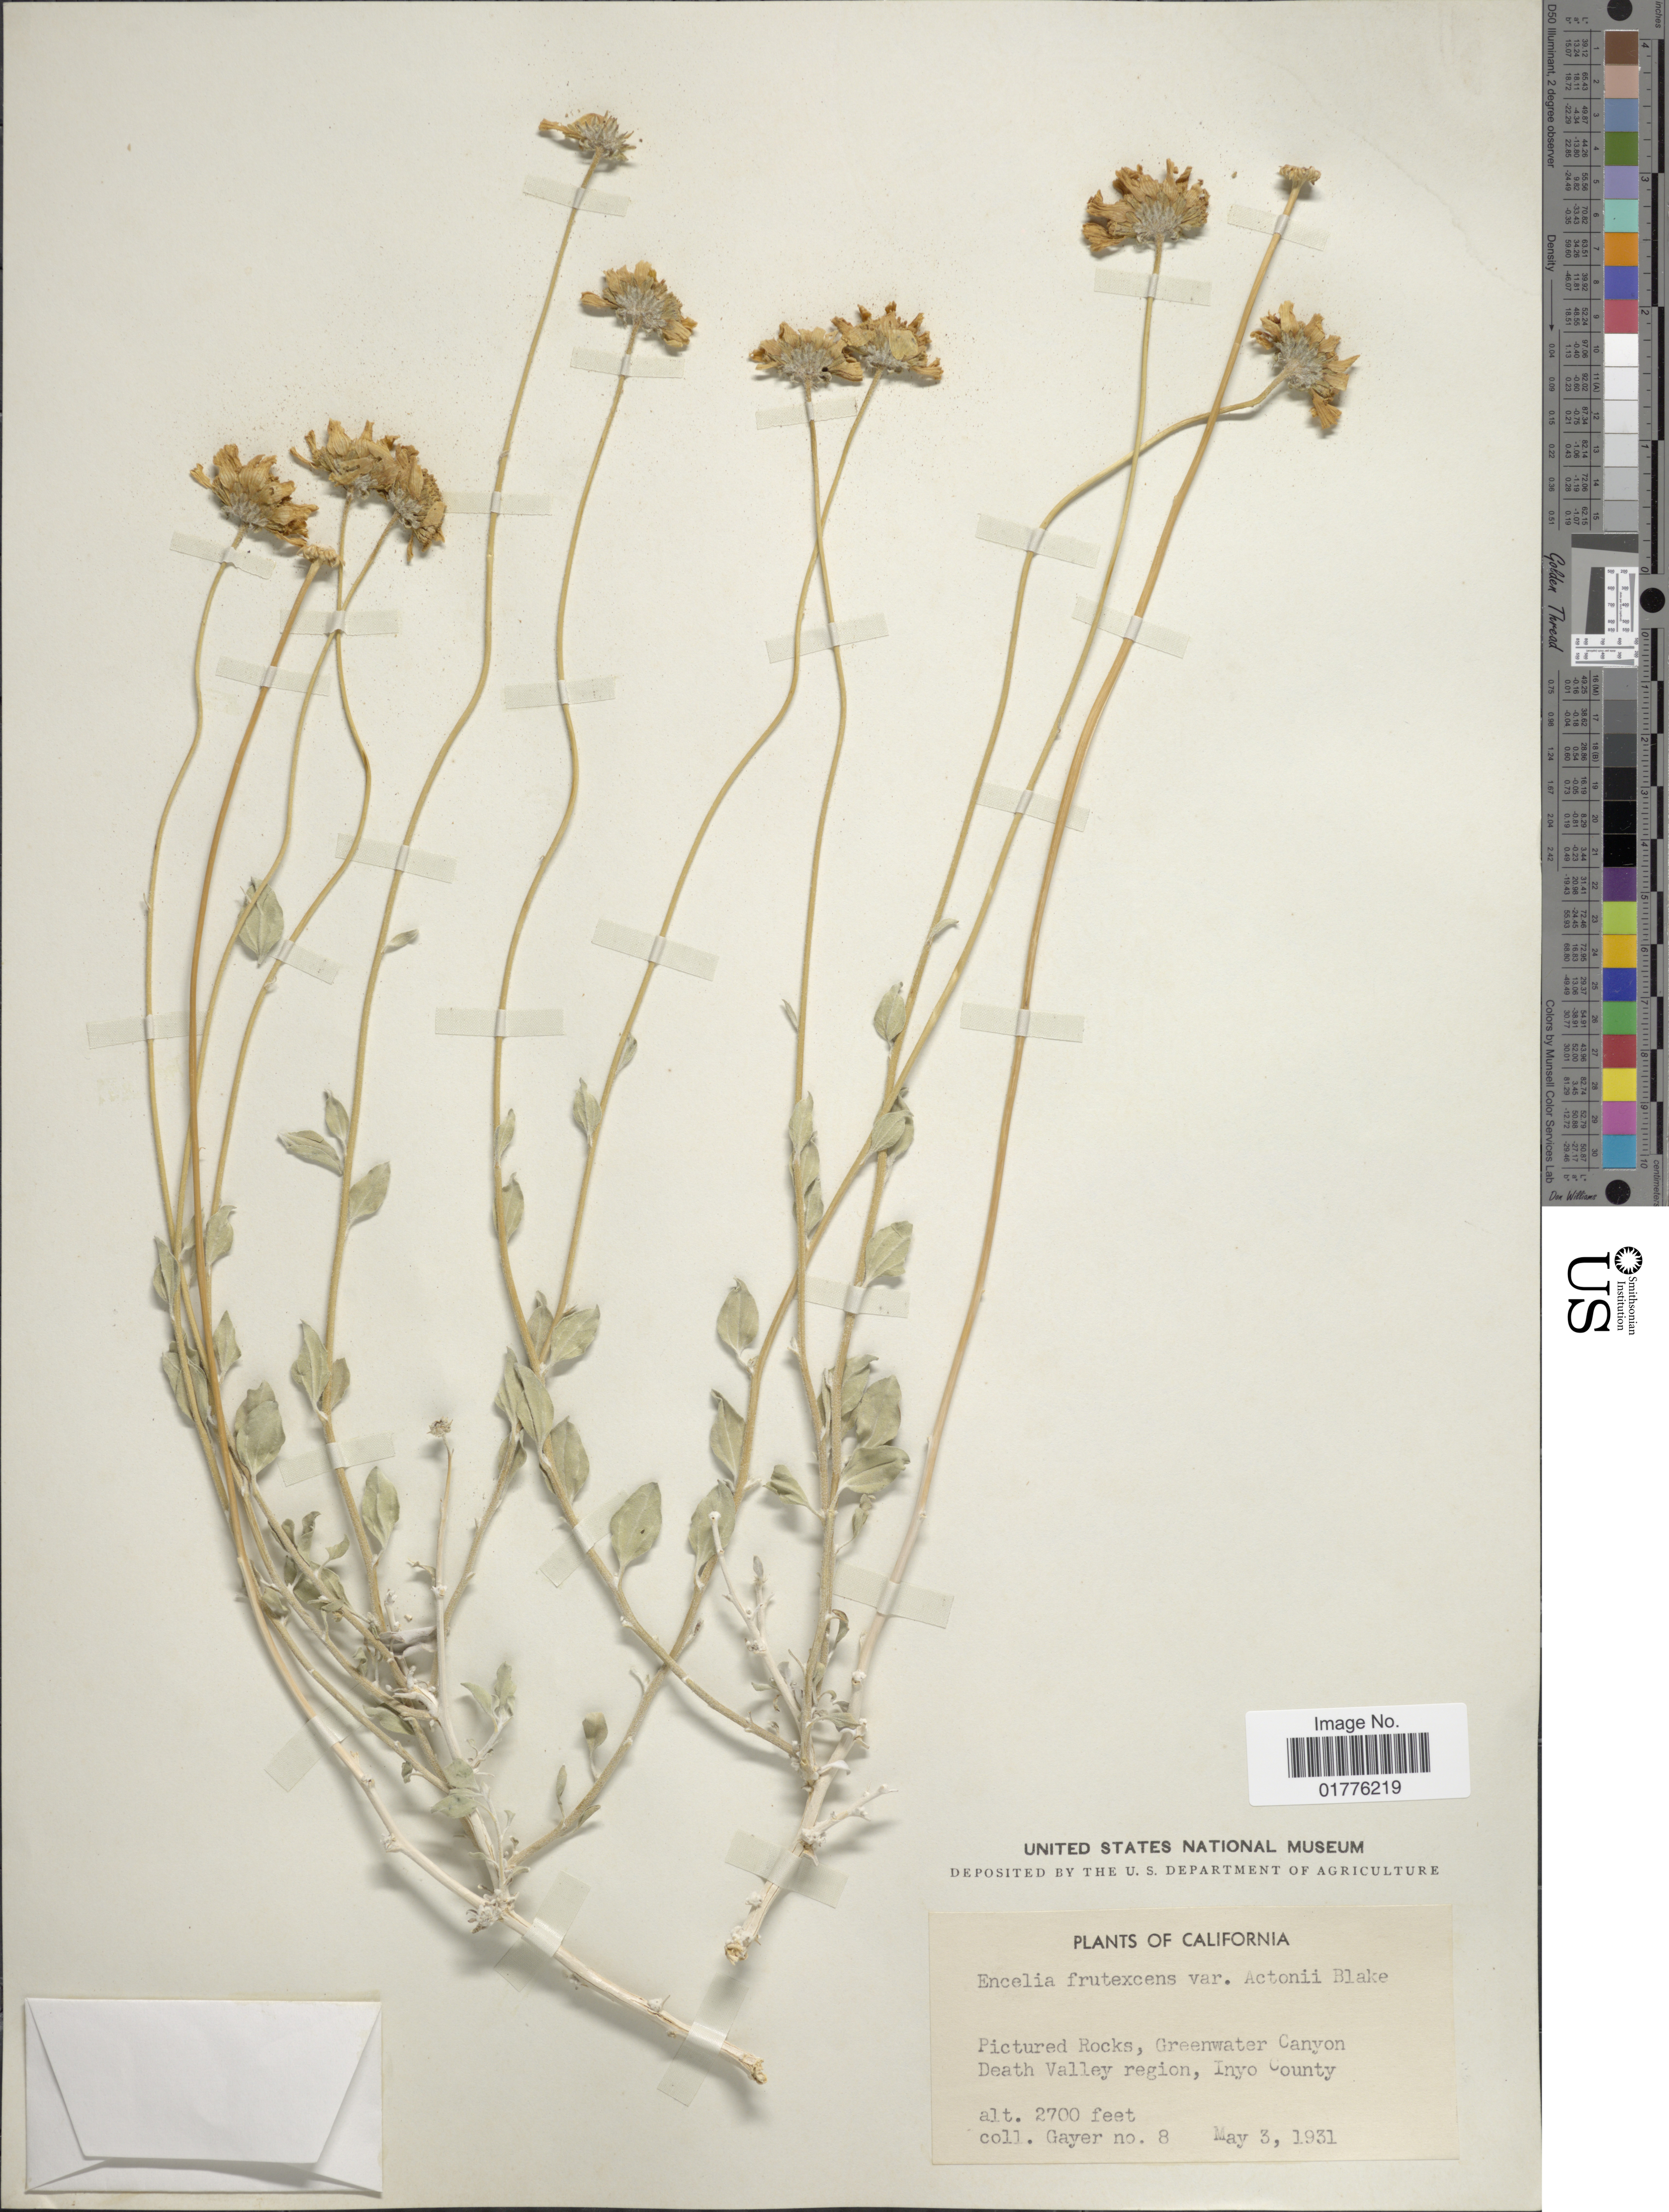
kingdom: Plantae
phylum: Tracheophyta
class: Magnoliopsida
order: Asterales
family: Asteraceae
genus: Encelia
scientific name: Encelia frutescens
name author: (A. Gray) A. Gray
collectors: -. Gayer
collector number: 8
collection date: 1931-05-03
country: United States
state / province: California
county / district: Inyo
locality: California. Pictured Rocks, Greenwater Canyon. Death Valley region, Inyo County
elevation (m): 823